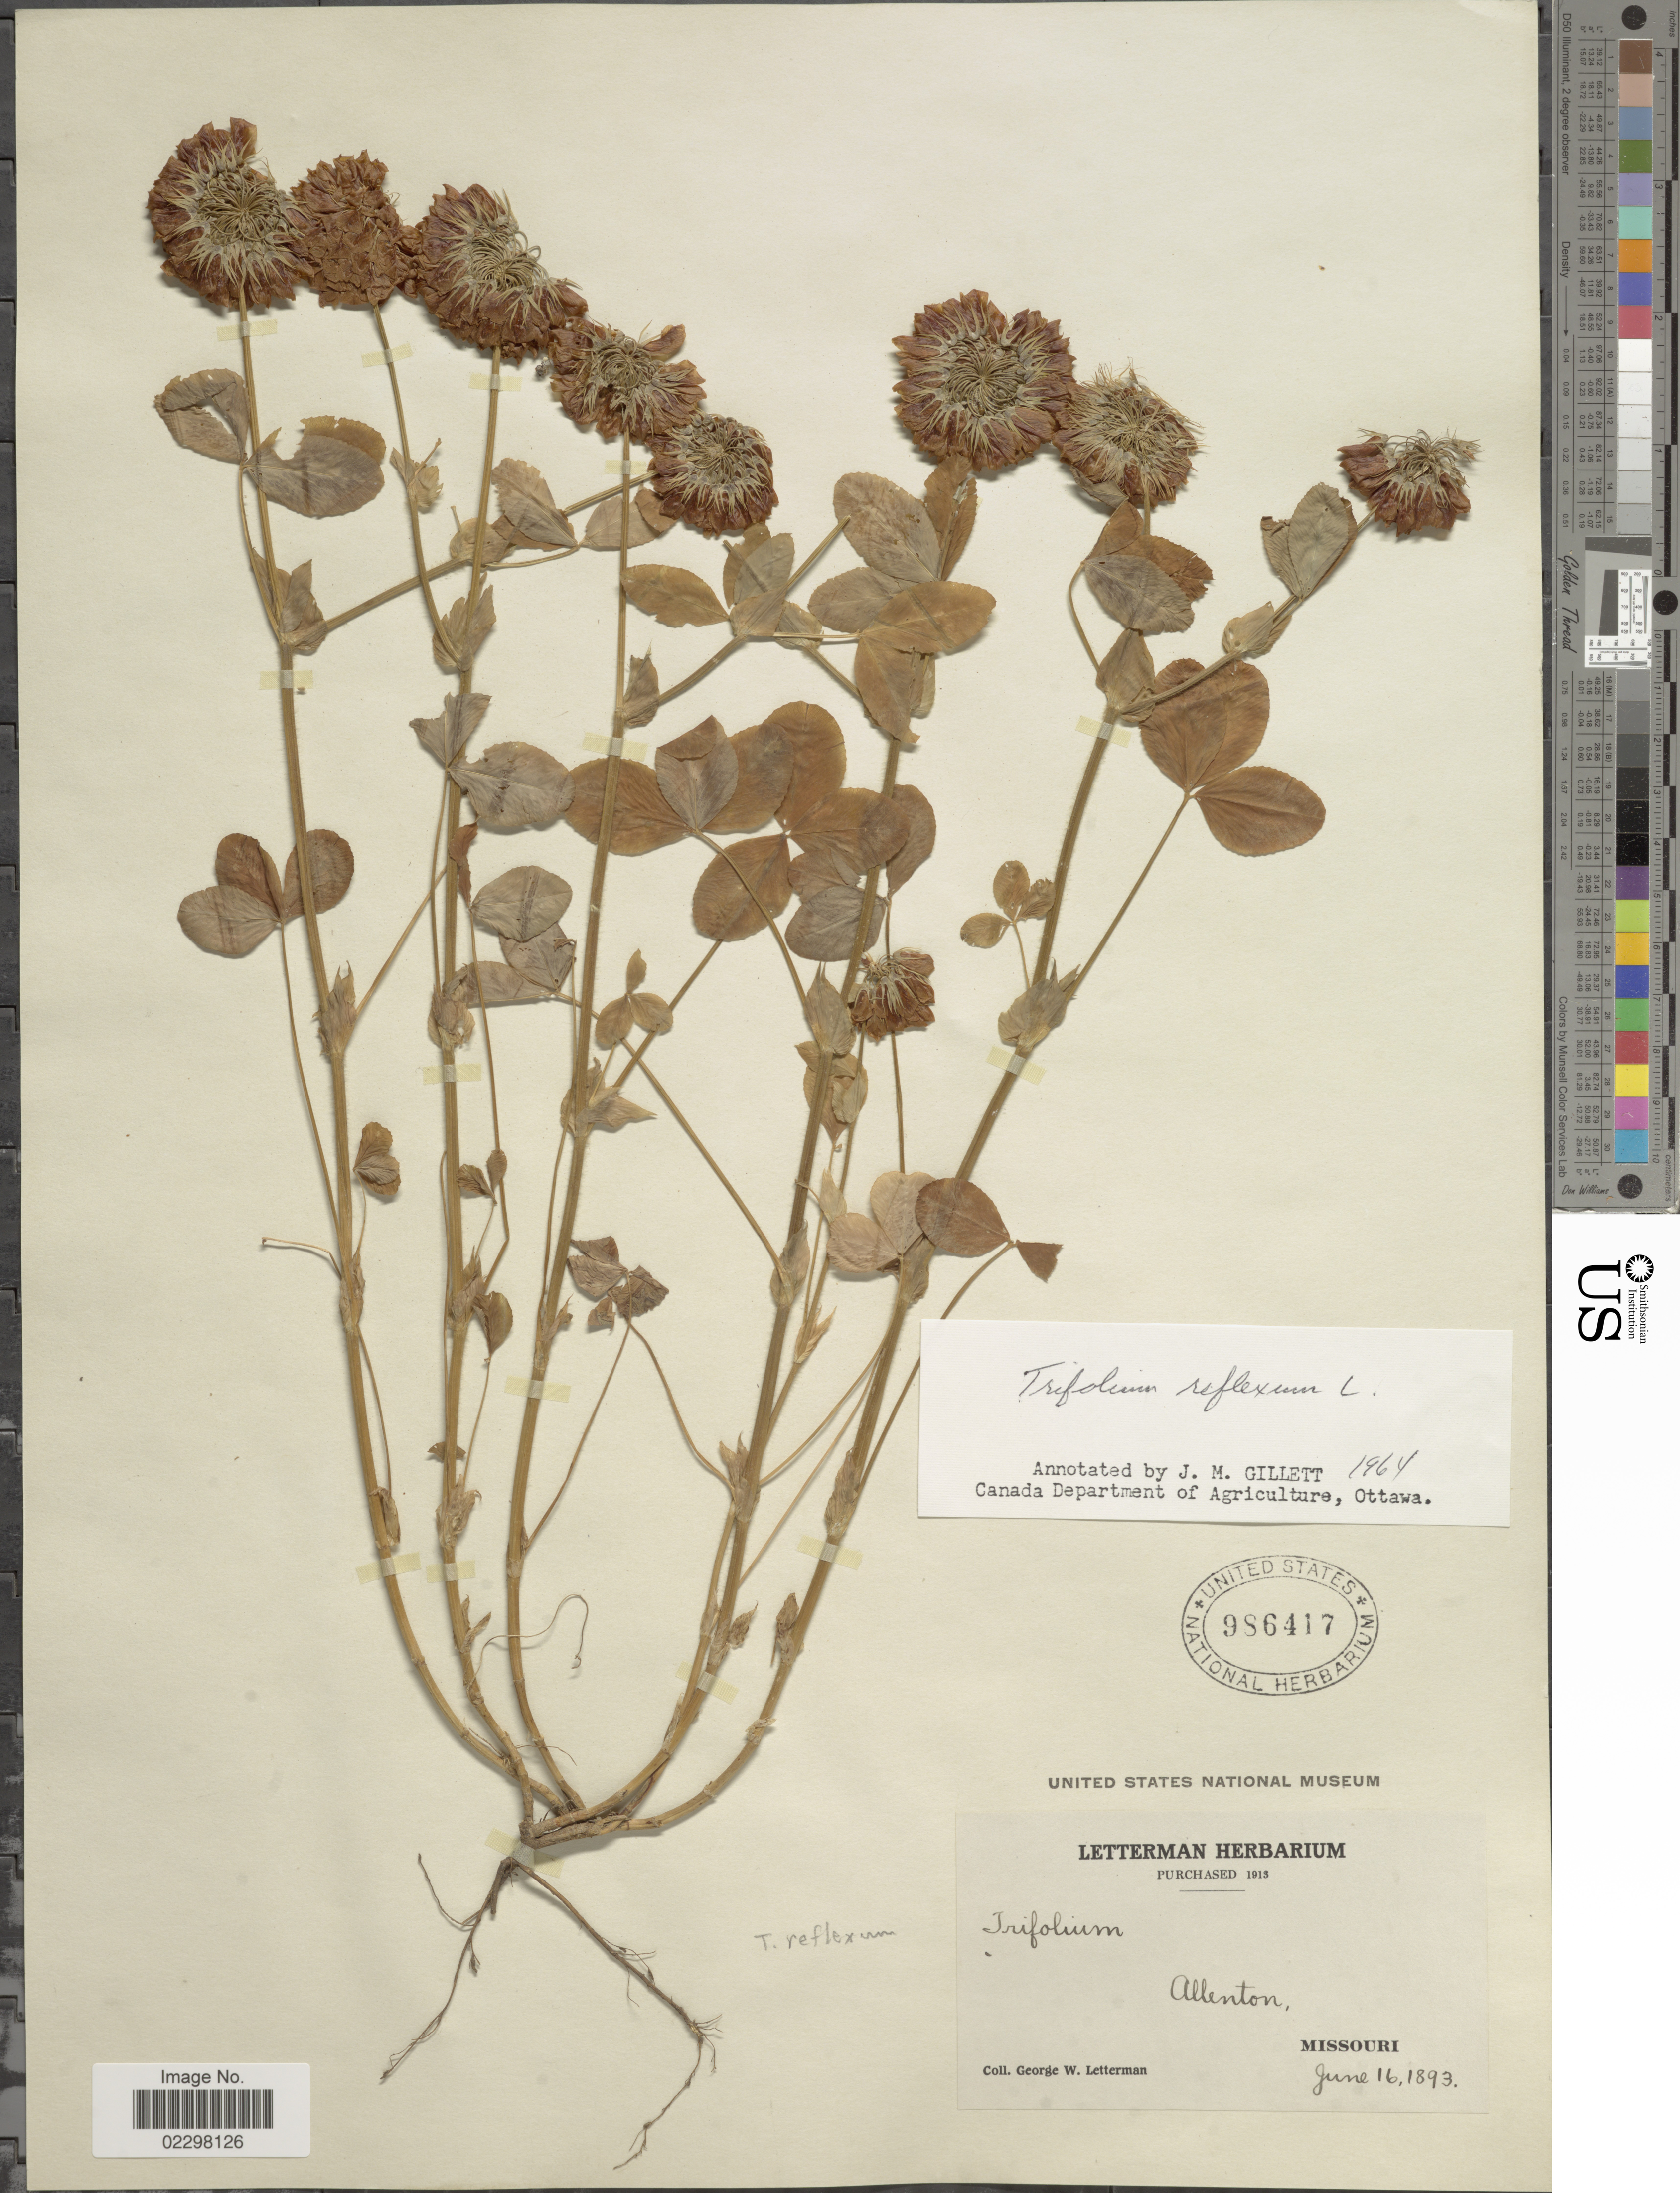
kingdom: Plantae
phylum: Tracheophyta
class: Magnoliopsida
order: Fabales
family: Fabaceae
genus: Trifolium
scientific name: Trifolium reflexum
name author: L.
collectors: G. W. Letterman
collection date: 1893-06-16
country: United States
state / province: Missouri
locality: Allenton.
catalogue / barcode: US 986417